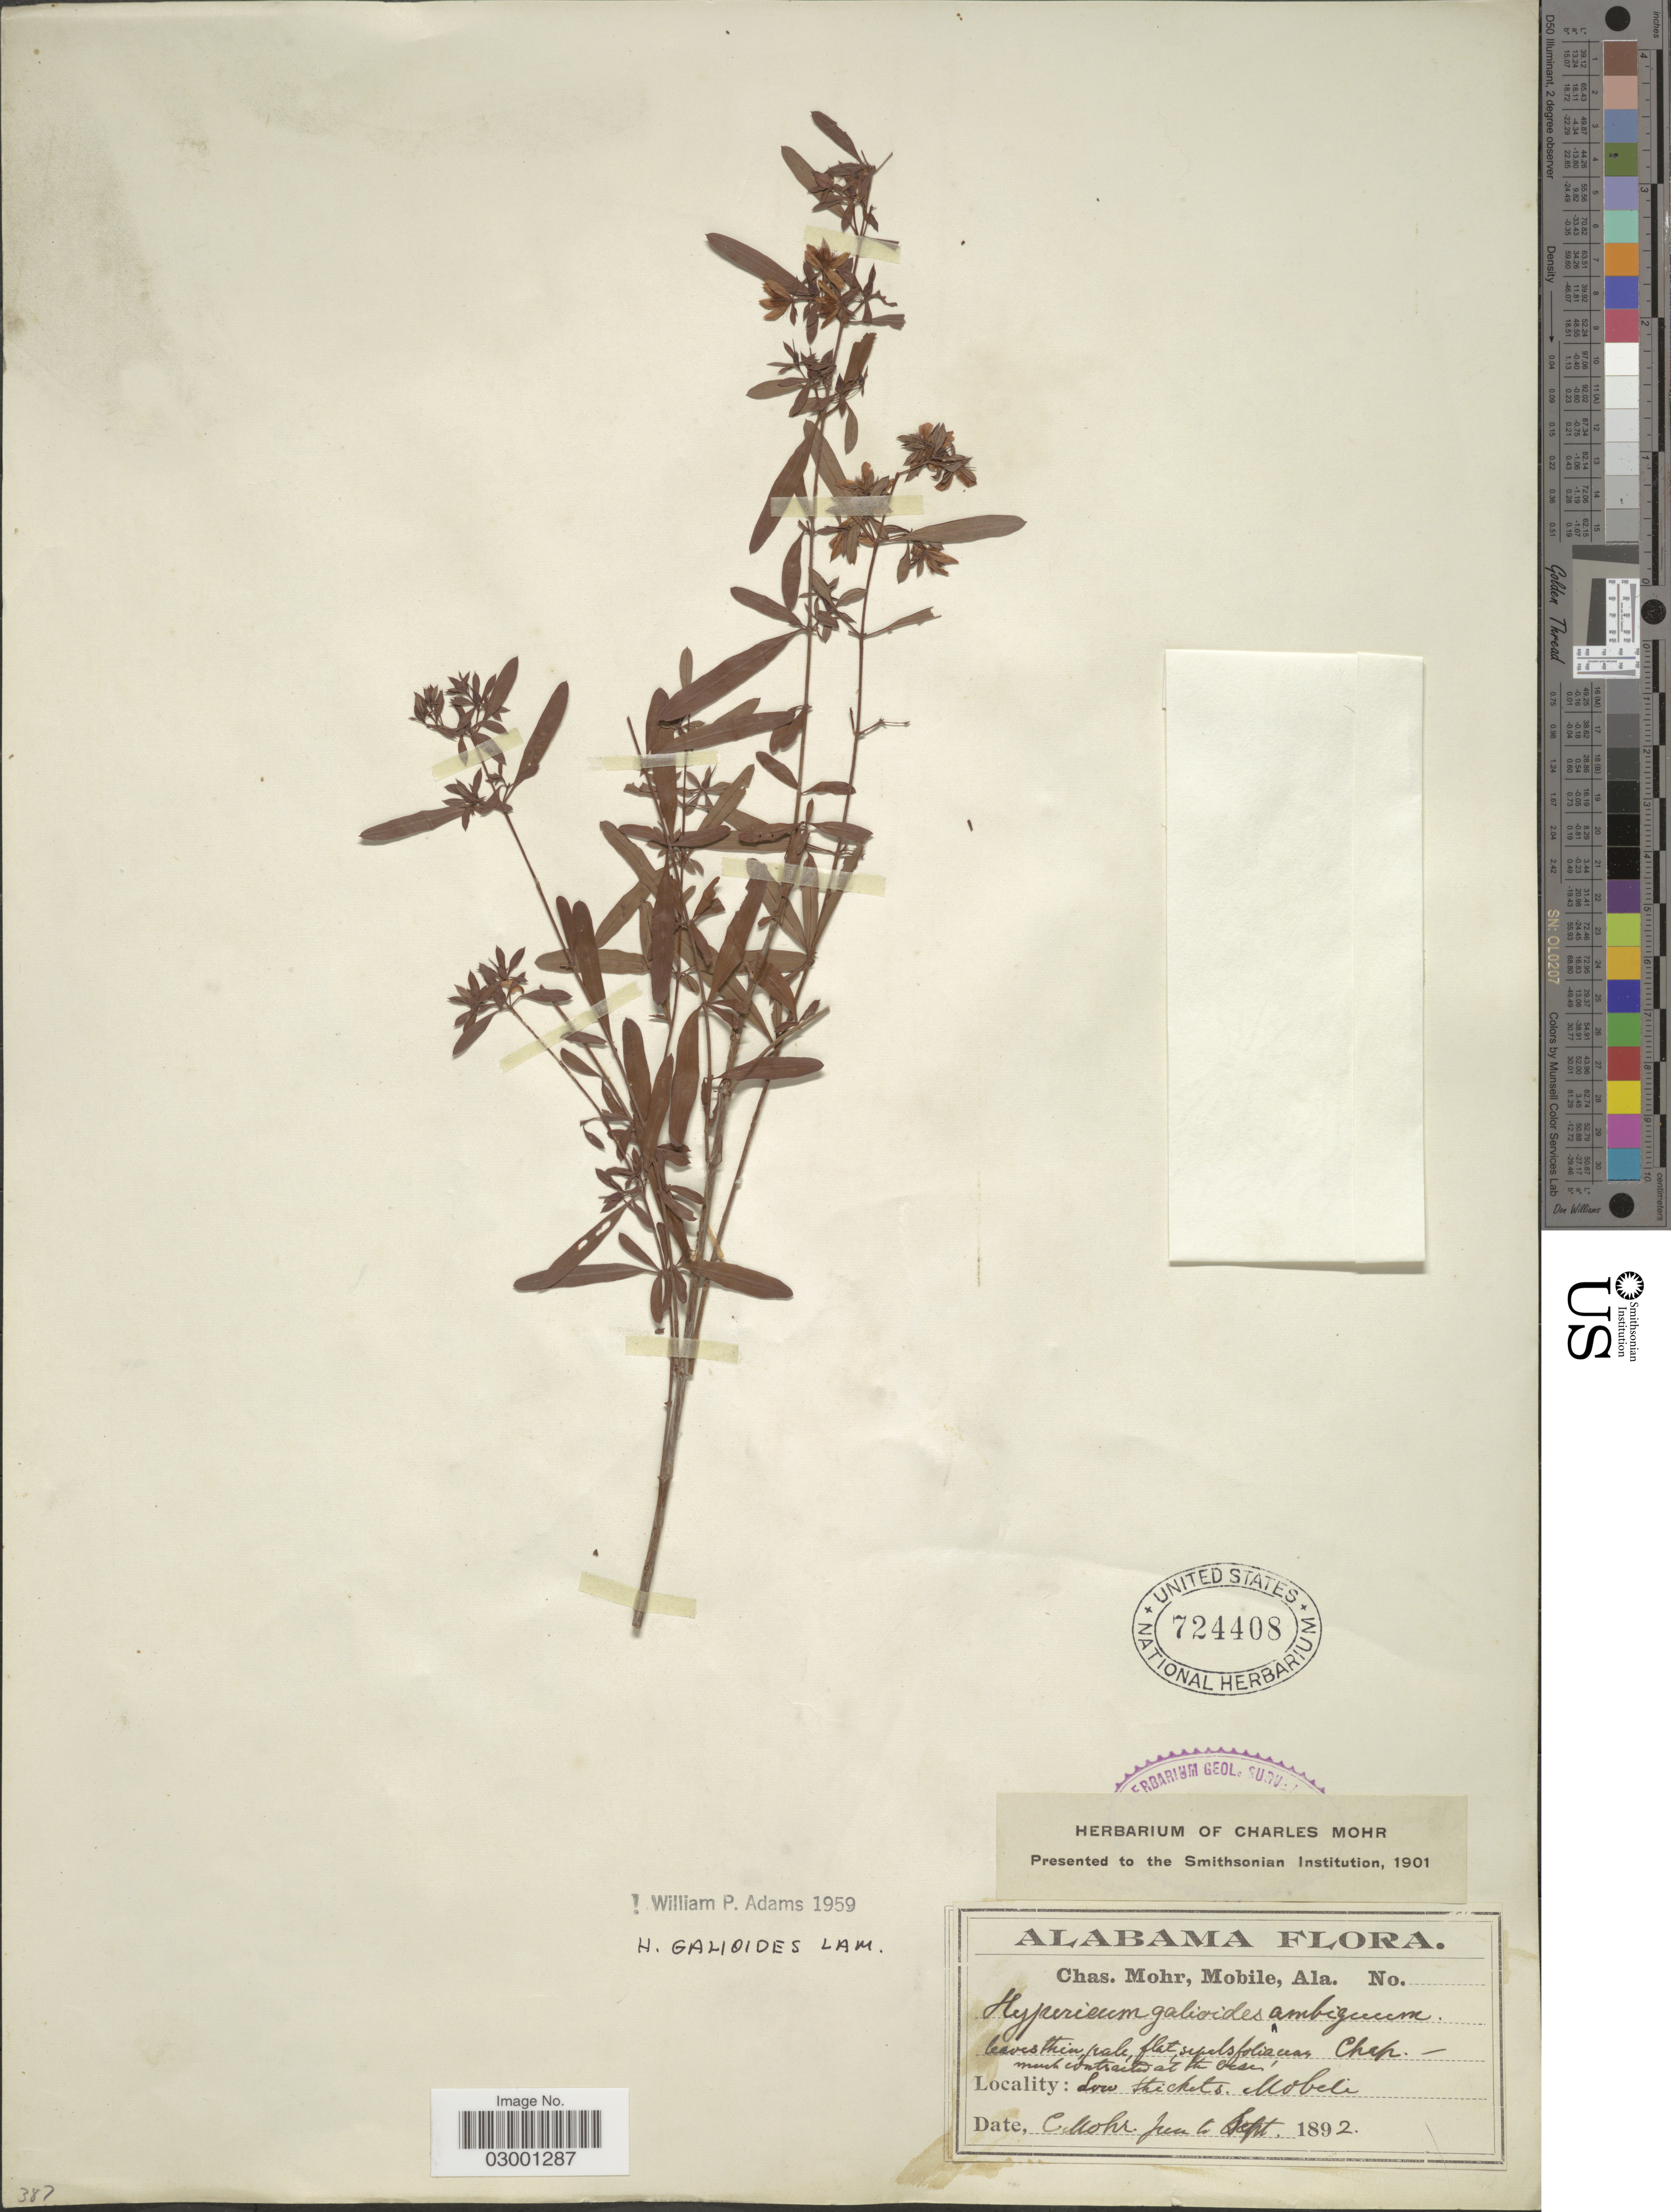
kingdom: Plantae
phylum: Tracheophyta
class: Magnoliopsida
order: Malpighiales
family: Hypericaceae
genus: Hypericum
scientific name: Hypericum galioides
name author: Lam.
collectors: Mohr, C. T. (herbarium)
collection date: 1892-09-06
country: United States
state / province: Alabama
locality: Low thickets. Mobile.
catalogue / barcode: US 724408